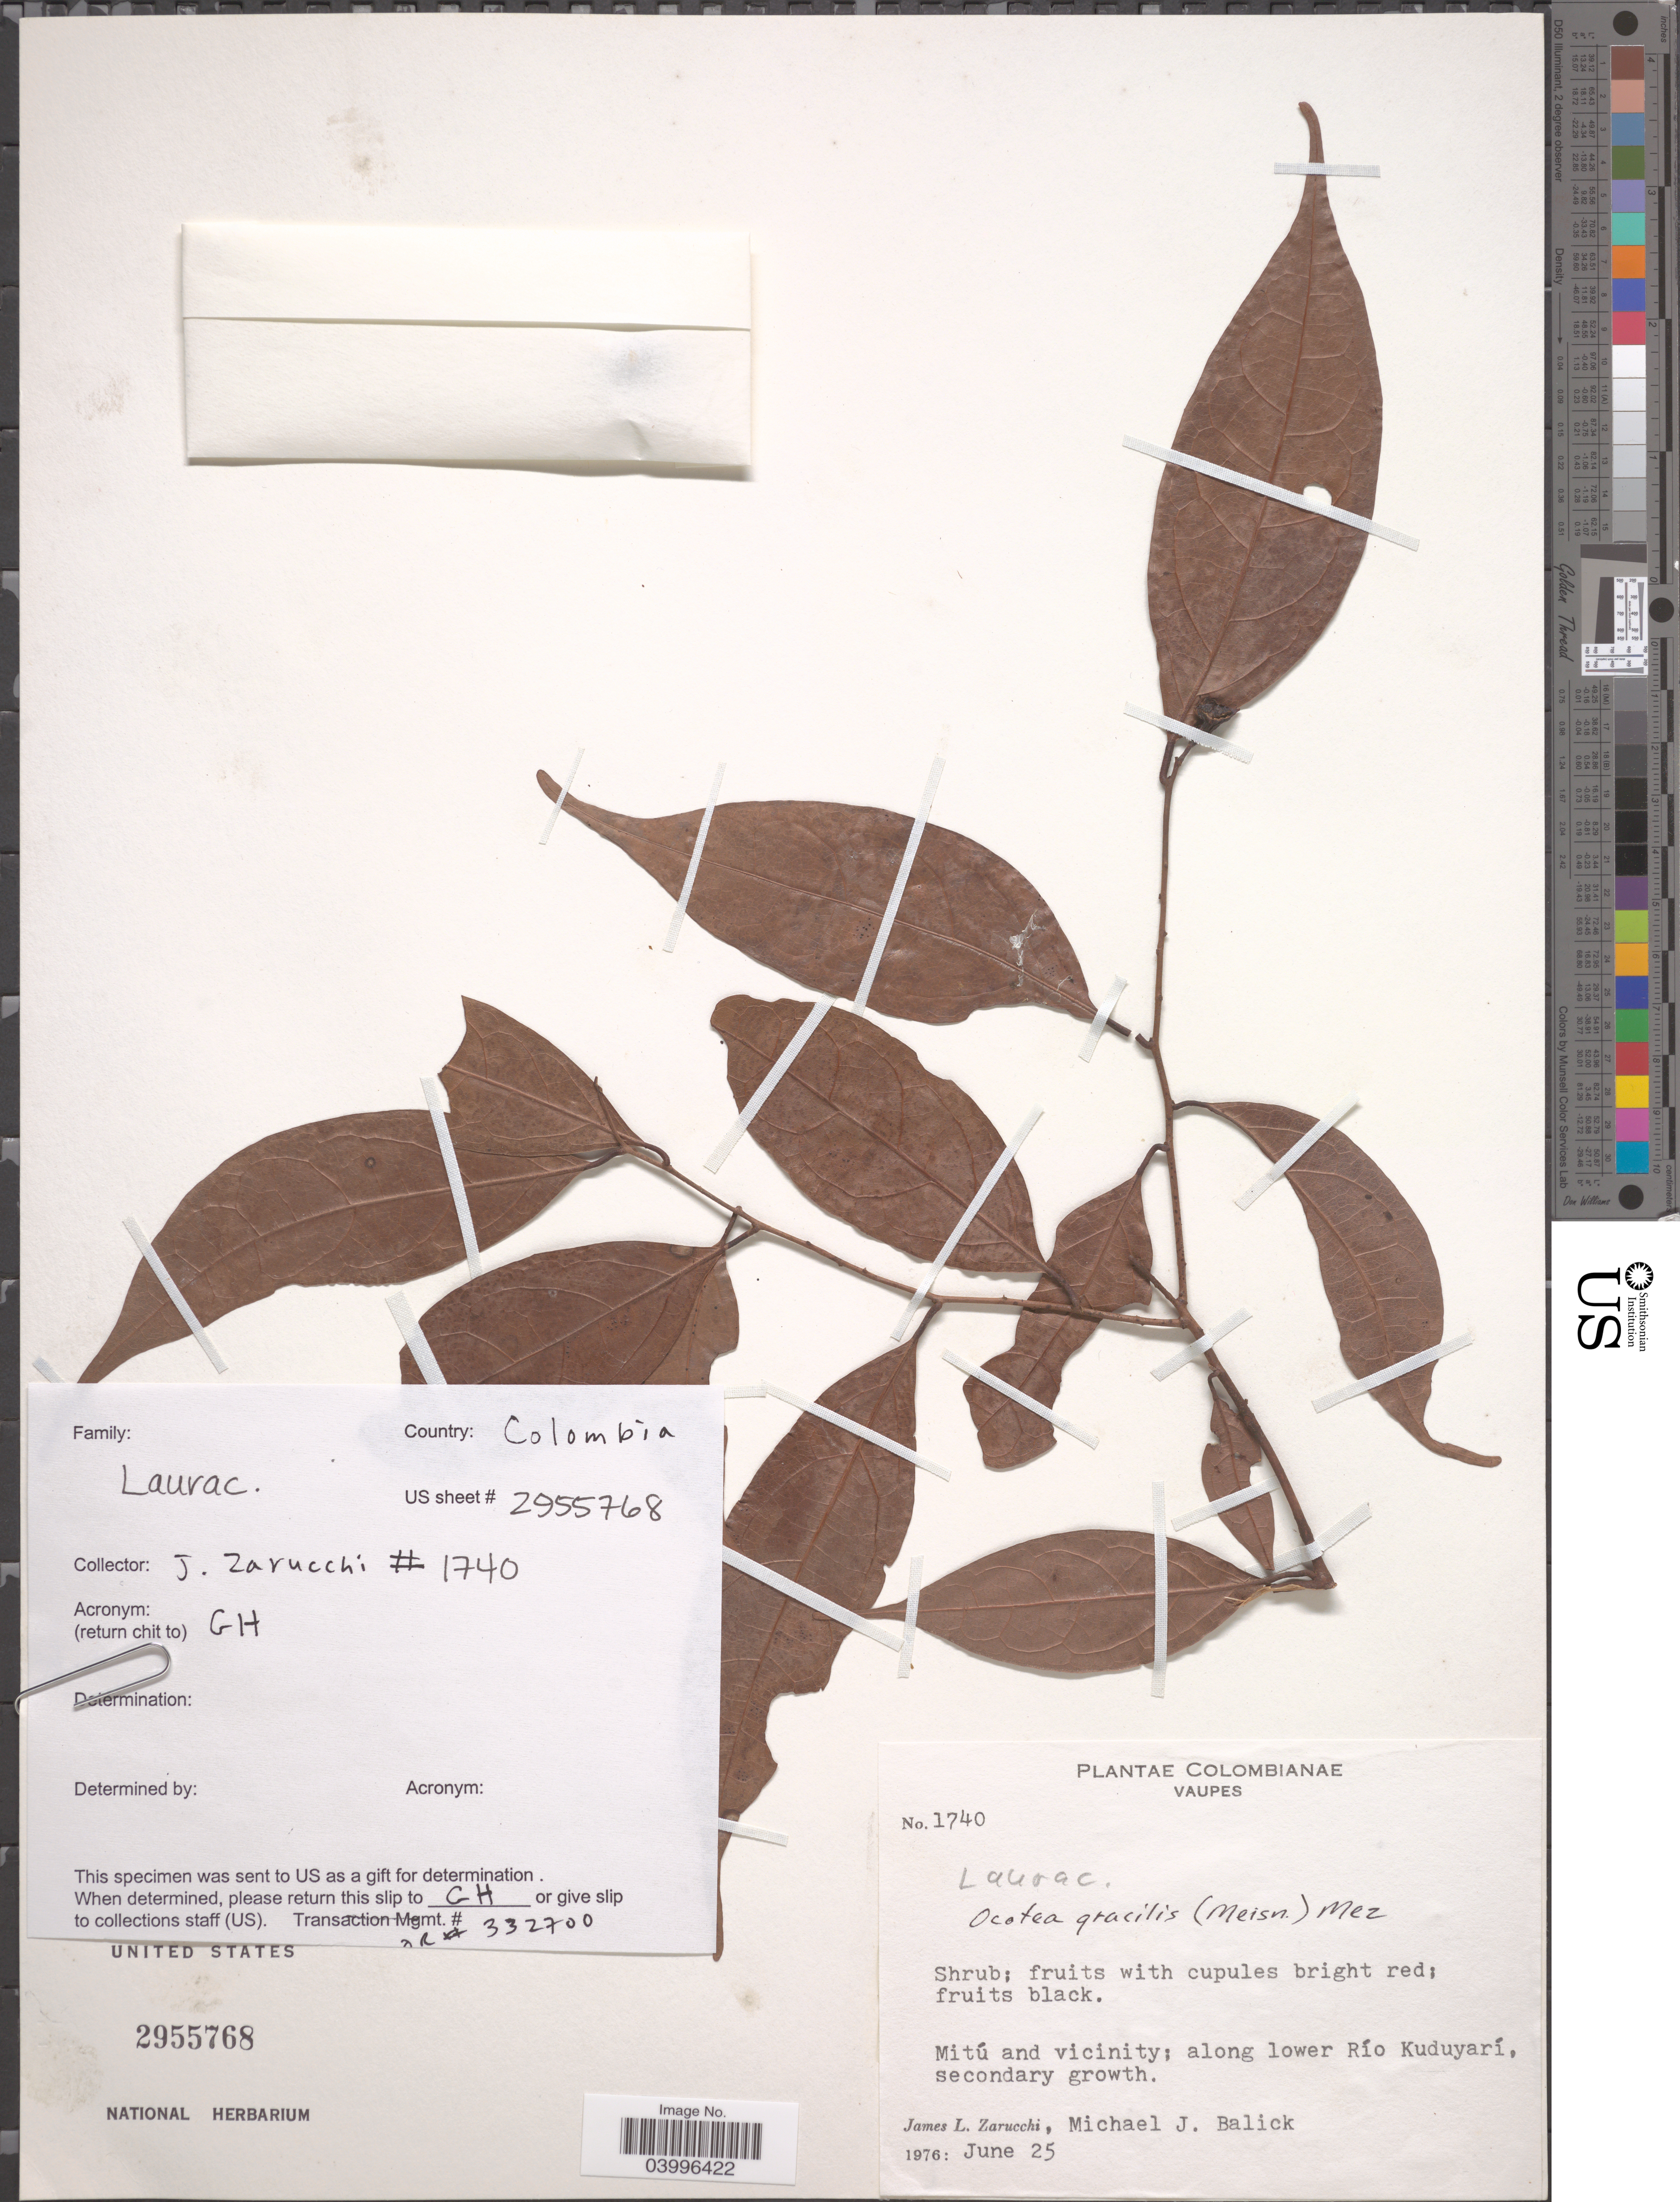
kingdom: Plantae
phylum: Tracheophyta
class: Magnoliopsida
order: Laurales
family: Lauraceae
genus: Ocotea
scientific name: Ocotea gracilis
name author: (Meisn.) Mez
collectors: J. L. Zarucchi & M. J. Balick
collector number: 1740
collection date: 1976-06-25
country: Colombia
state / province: Vaupés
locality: Mitú and vicinity; along lower Río Kuduyarí, secondary growth.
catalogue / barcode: US 2955768